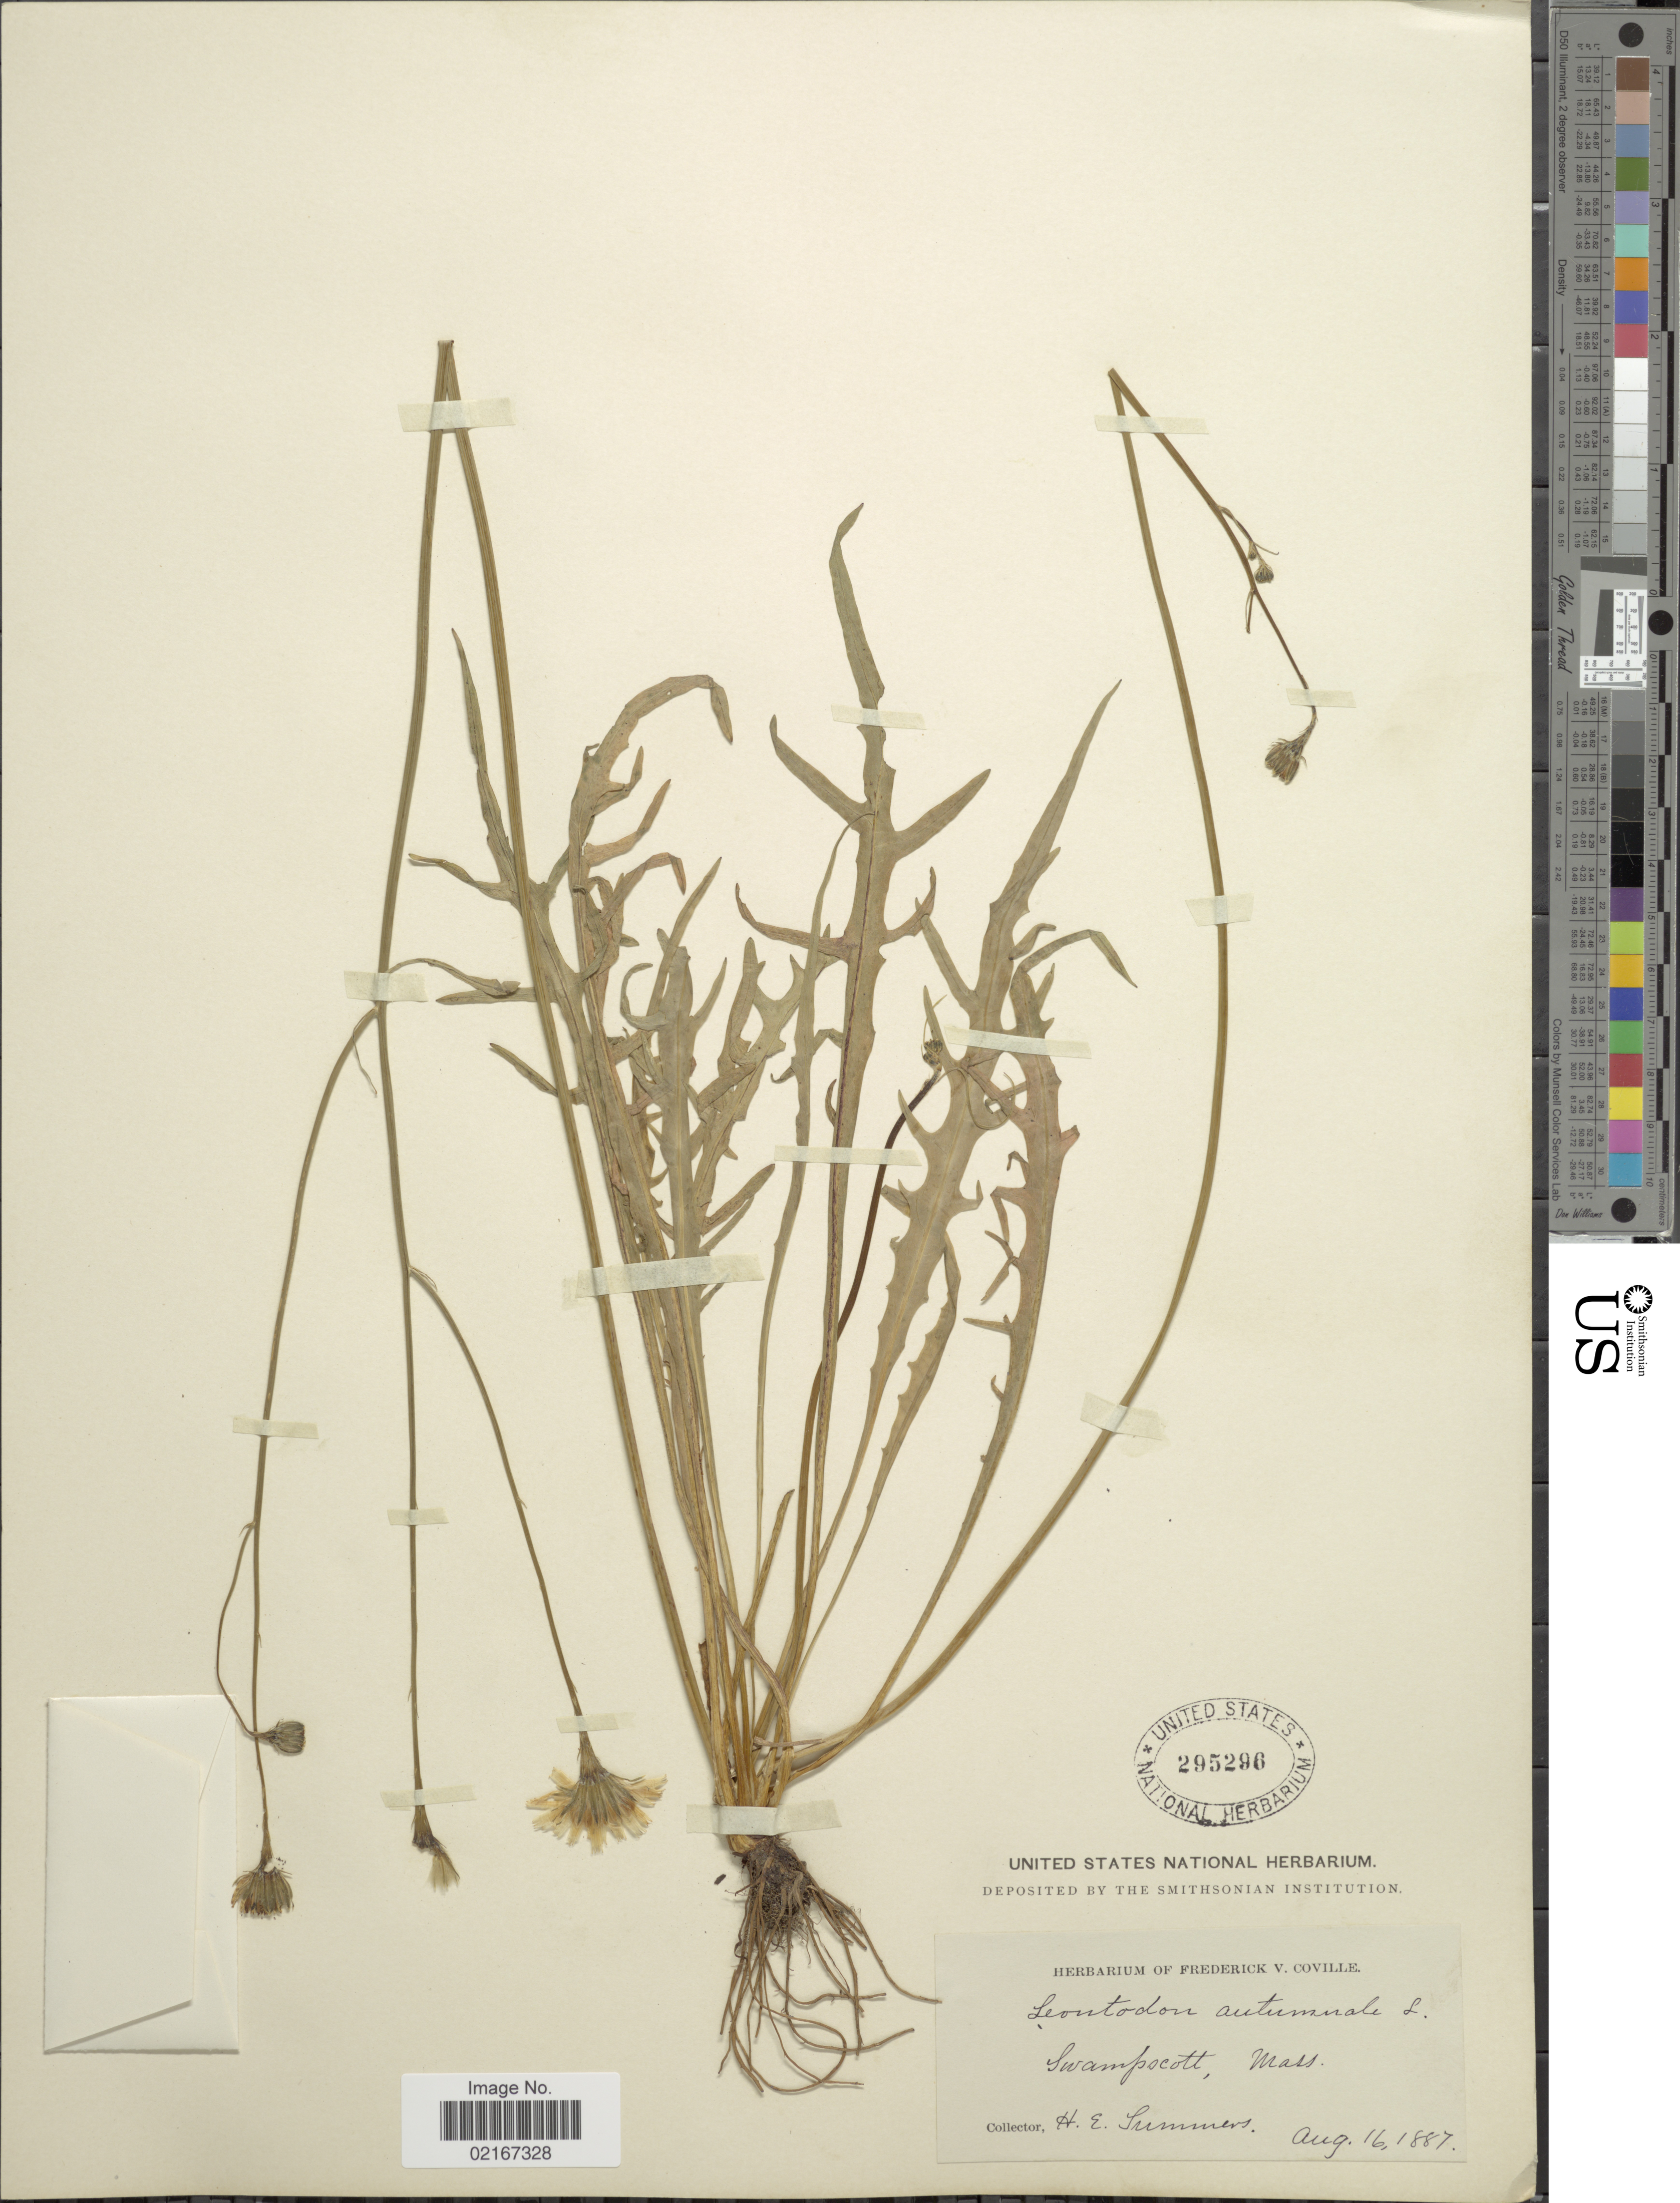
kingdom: Plantae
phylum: Tracheophyta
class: Magnoliopsida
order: Asterales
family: Asteraceae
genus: Scorzoneroides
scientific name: Scorzoneroides autumnalis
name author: (L.) Moench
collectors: H. Summers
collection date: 1887-08-16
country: United States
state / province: Massachusetts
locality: Swampscott, Mass.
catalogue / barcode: US 295296